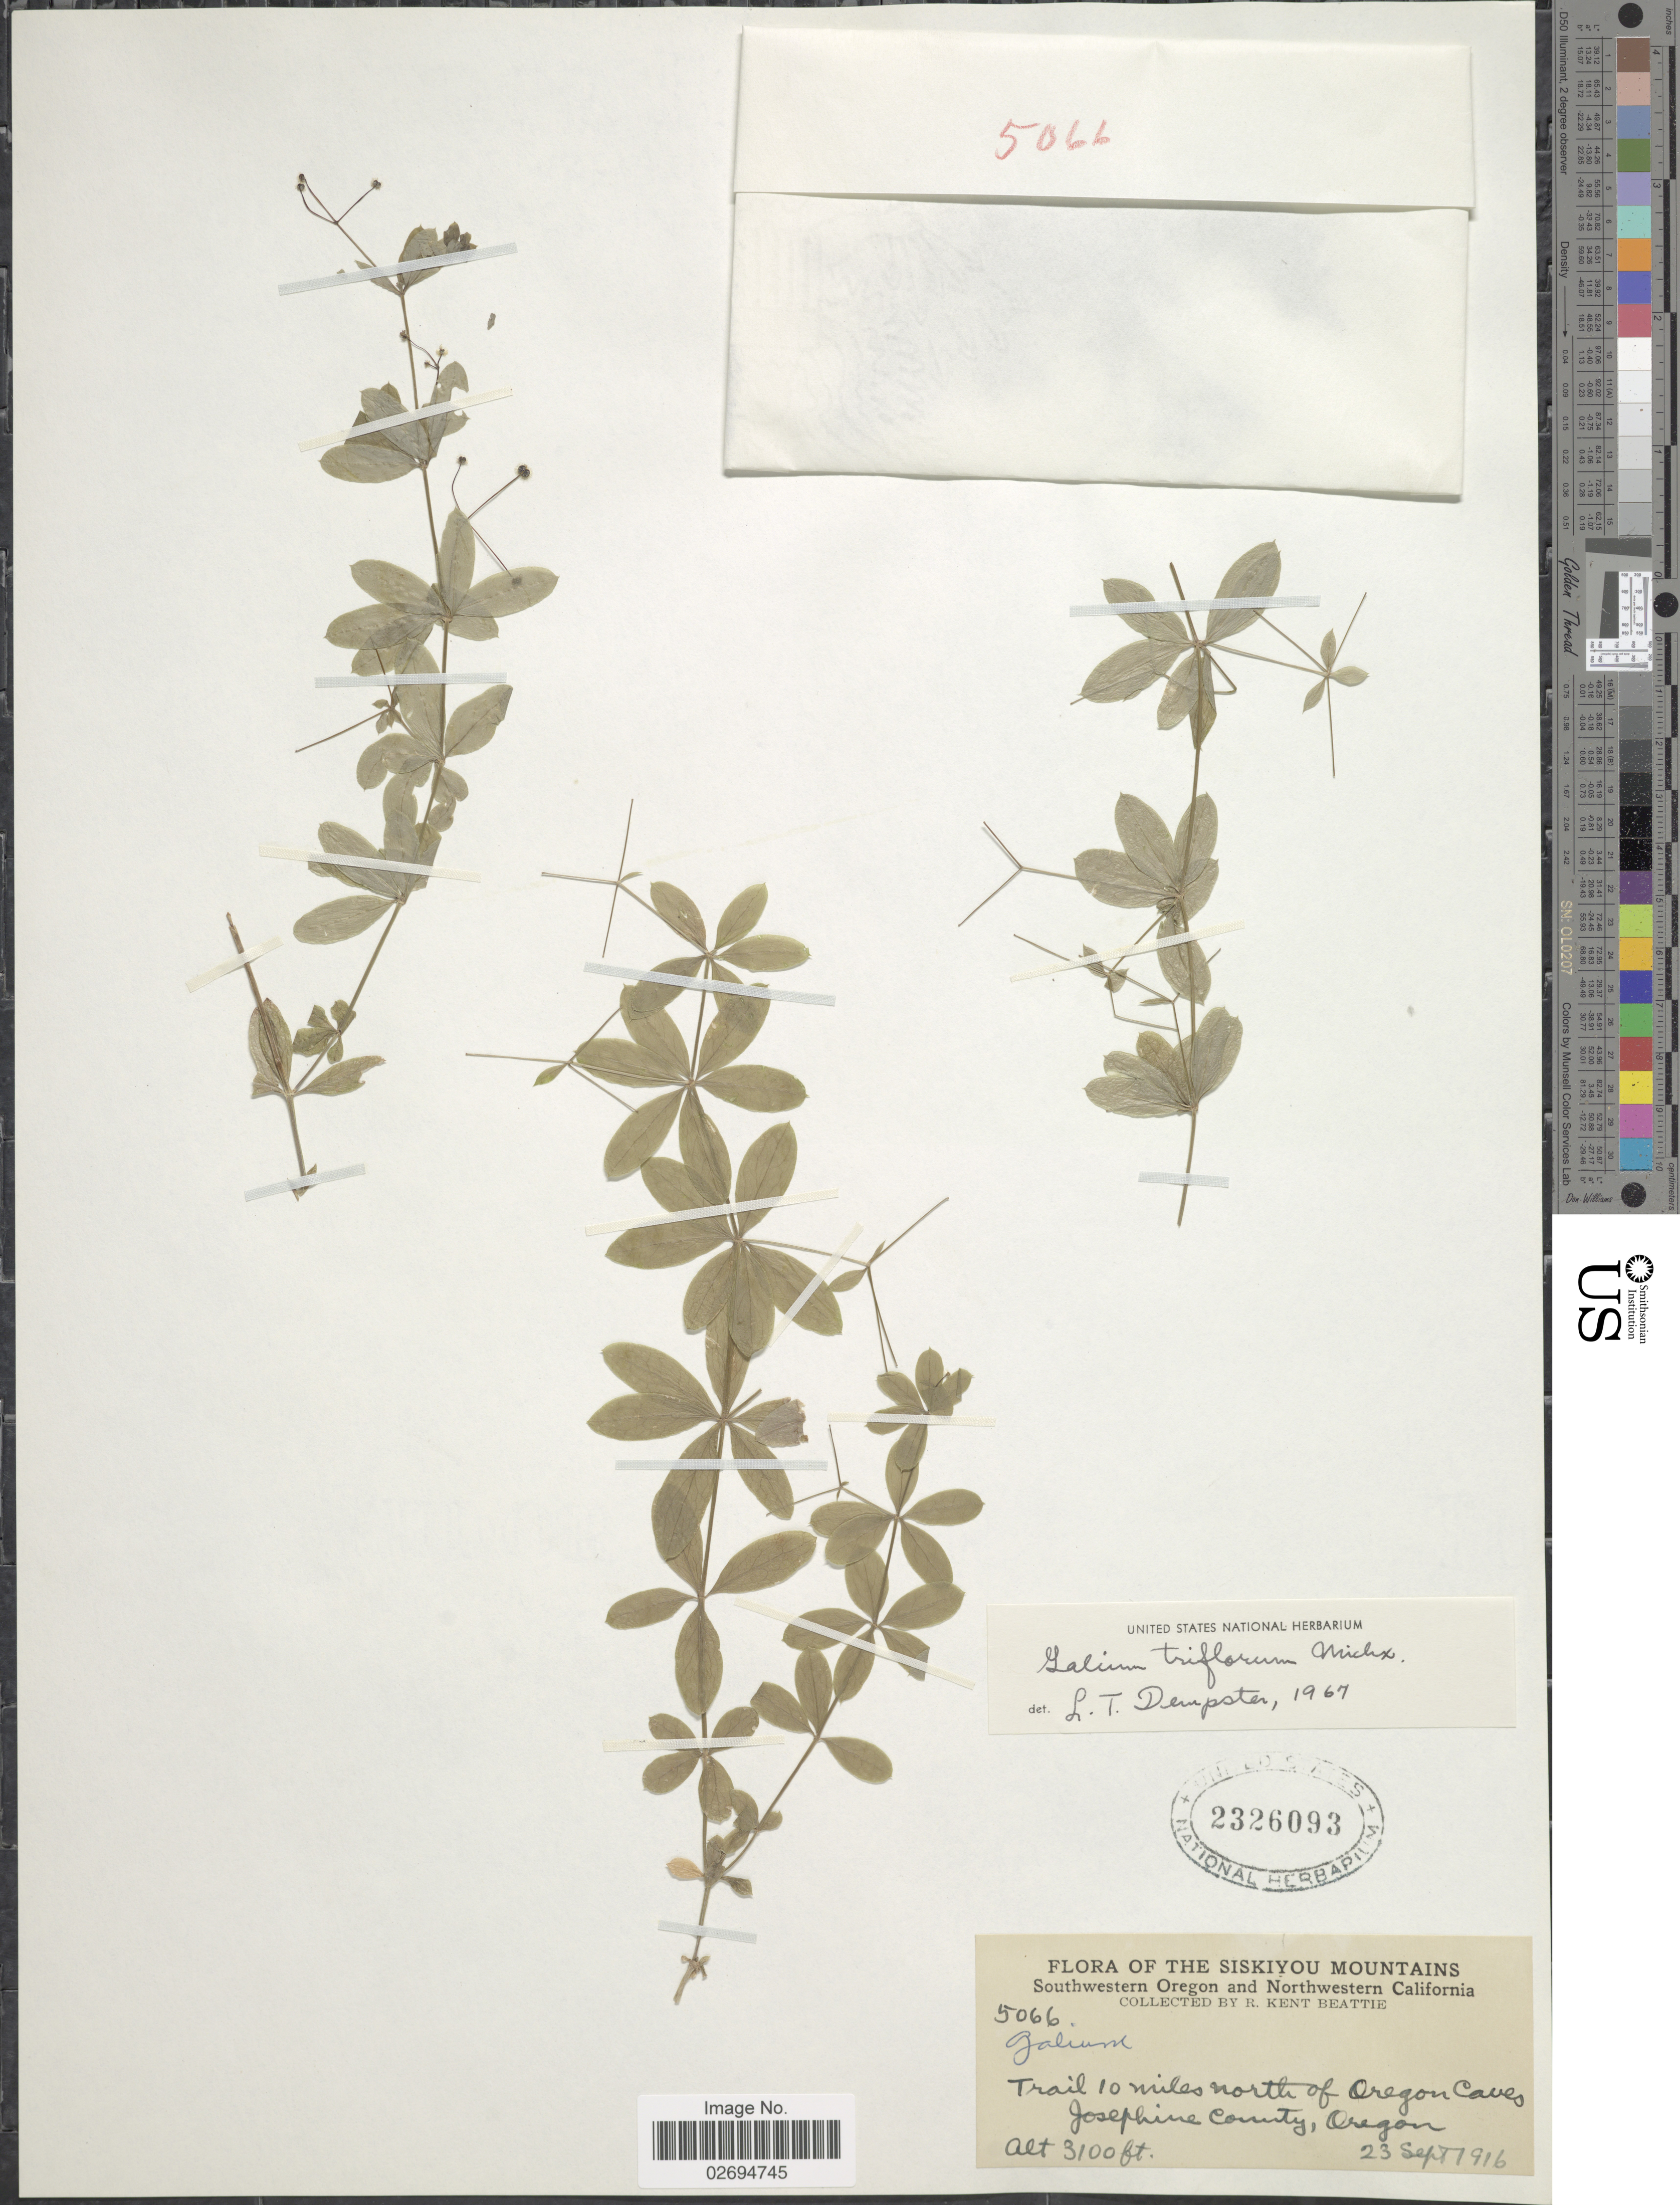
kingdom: Plantae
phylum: Tracheophyta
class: Magnoliopsida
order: Gentianales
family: Rubiaceae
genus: Galium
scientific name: Galium triflorum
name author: Michx.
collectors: R. K. Beattie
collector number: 5066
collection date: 1916-09-23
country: United States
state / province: Oregon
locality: The Siskiyou Mountains, Southwestern Oregon and Northwestern California, Trail 10 miles north of Oregon Caves Josephine County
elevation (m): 945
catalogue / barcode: US 2326093